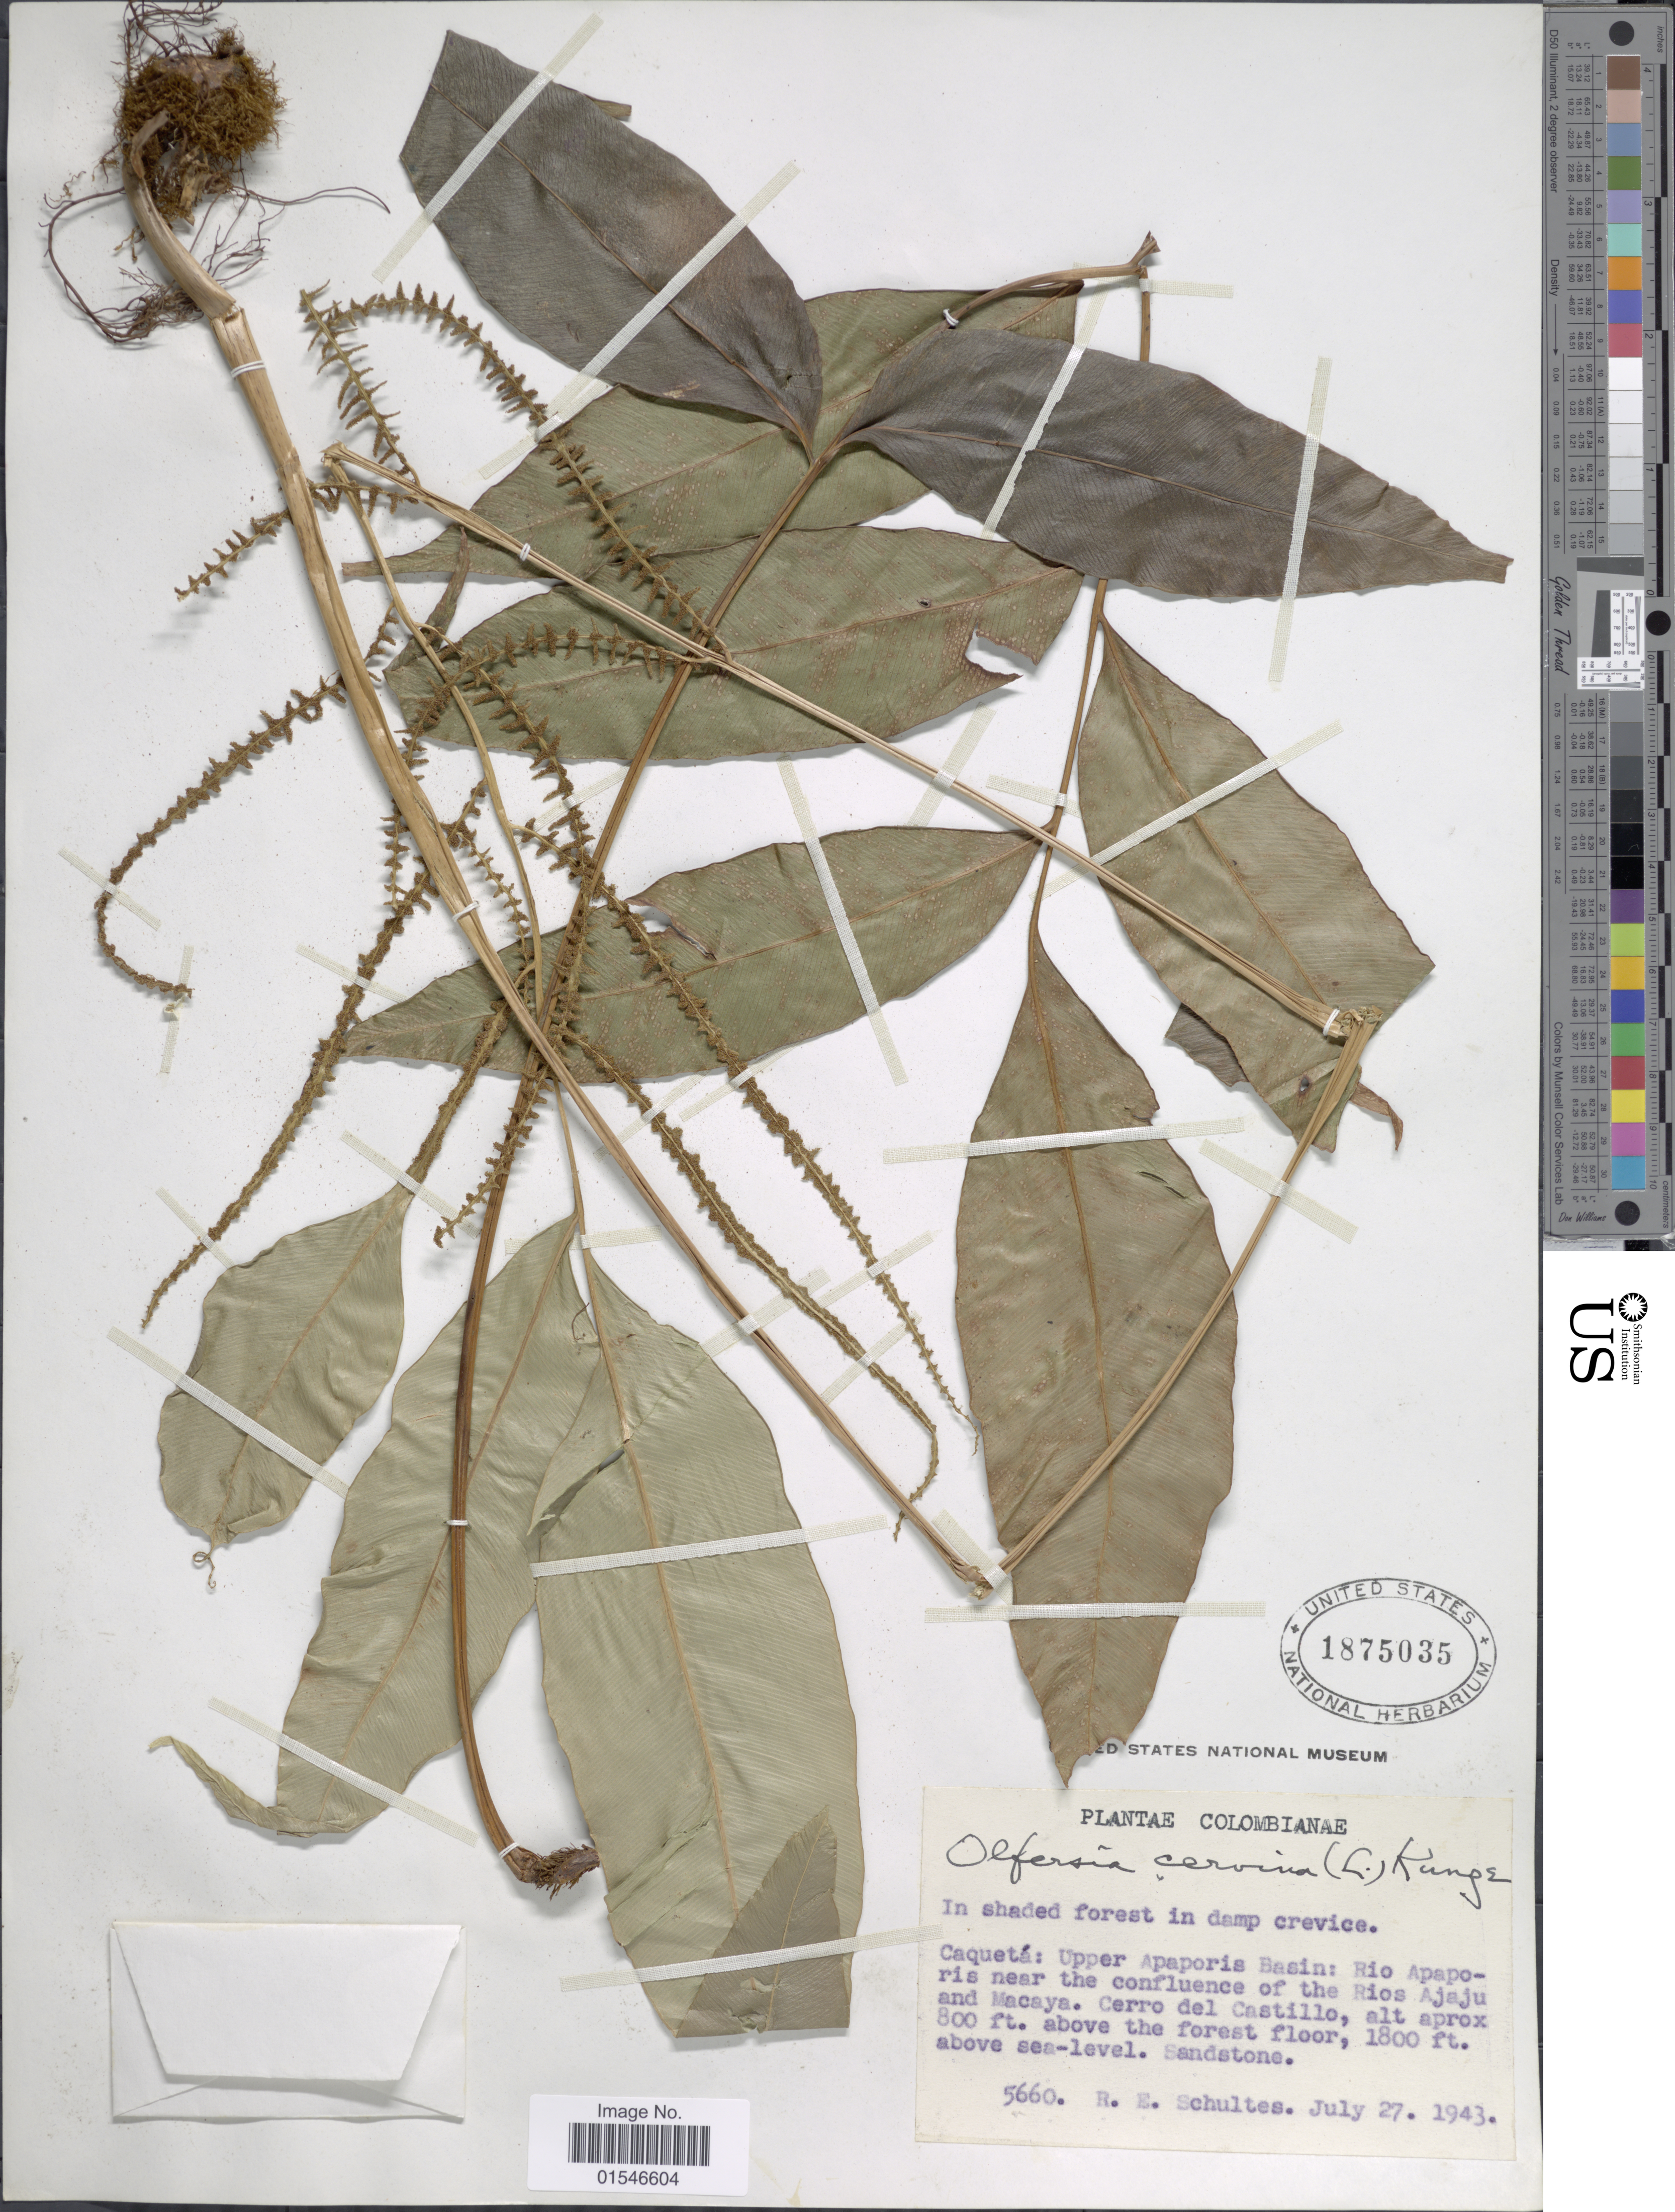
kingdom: Plantae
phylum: Tracheophyta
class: Polypodiopsida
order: Polypodiales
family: Dryopteridaceae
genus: Olfersia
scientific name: Olfersia cervina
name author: (L.) Kunze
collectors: R. E. Schultes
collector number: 5660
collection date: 1943-07-27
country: Colombia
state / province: Caquetá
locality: Upper Apaporis Basin: Rio Apaporis near the confluence of the Rios Ajaju and macaya. Cerro del Castillo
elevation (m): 549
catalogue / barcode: US 1875035